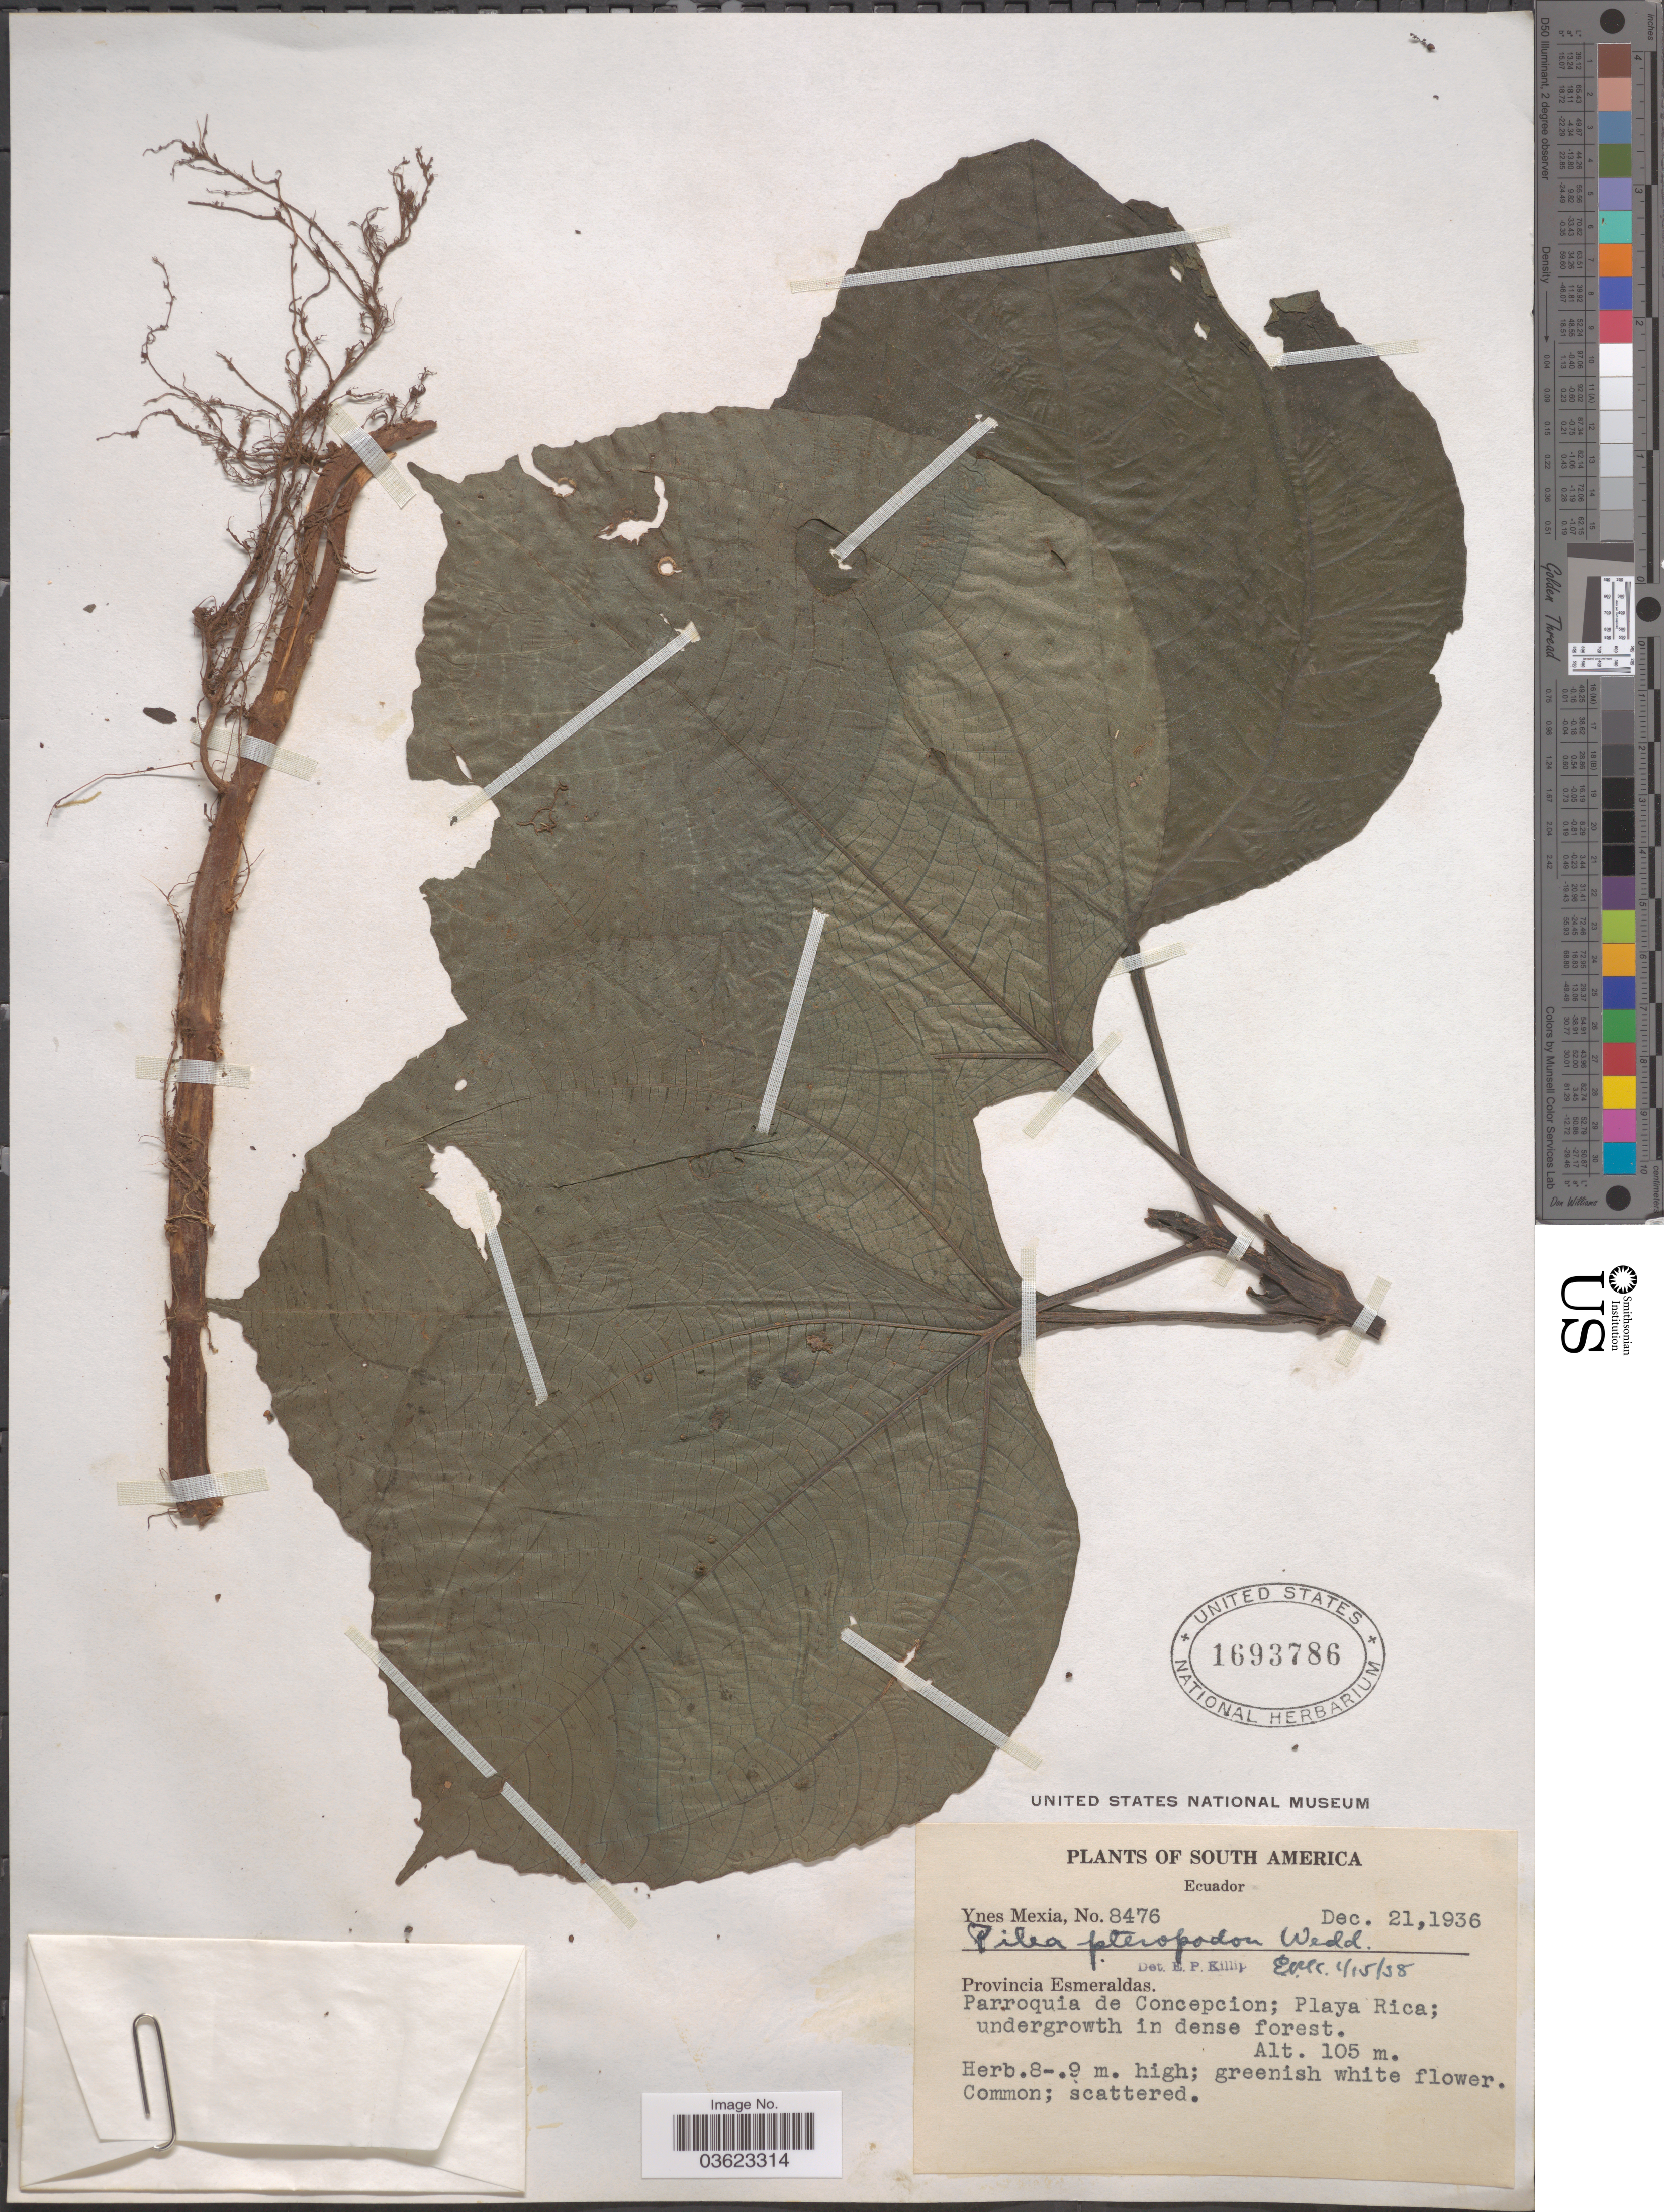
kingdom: Plantae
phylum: Tracheophyta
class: Magnoliopsida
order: Rosales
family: Urticaceae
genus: Pilea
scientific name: Pilea pteropodon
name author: Wedd.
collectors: Y. Mexia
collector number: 8476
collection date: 1936-12-21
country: Ecuador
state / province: Esmeraldas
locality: Parroquia de Concepcion; Playa Rica.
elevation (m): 105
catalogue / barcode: US 1693786